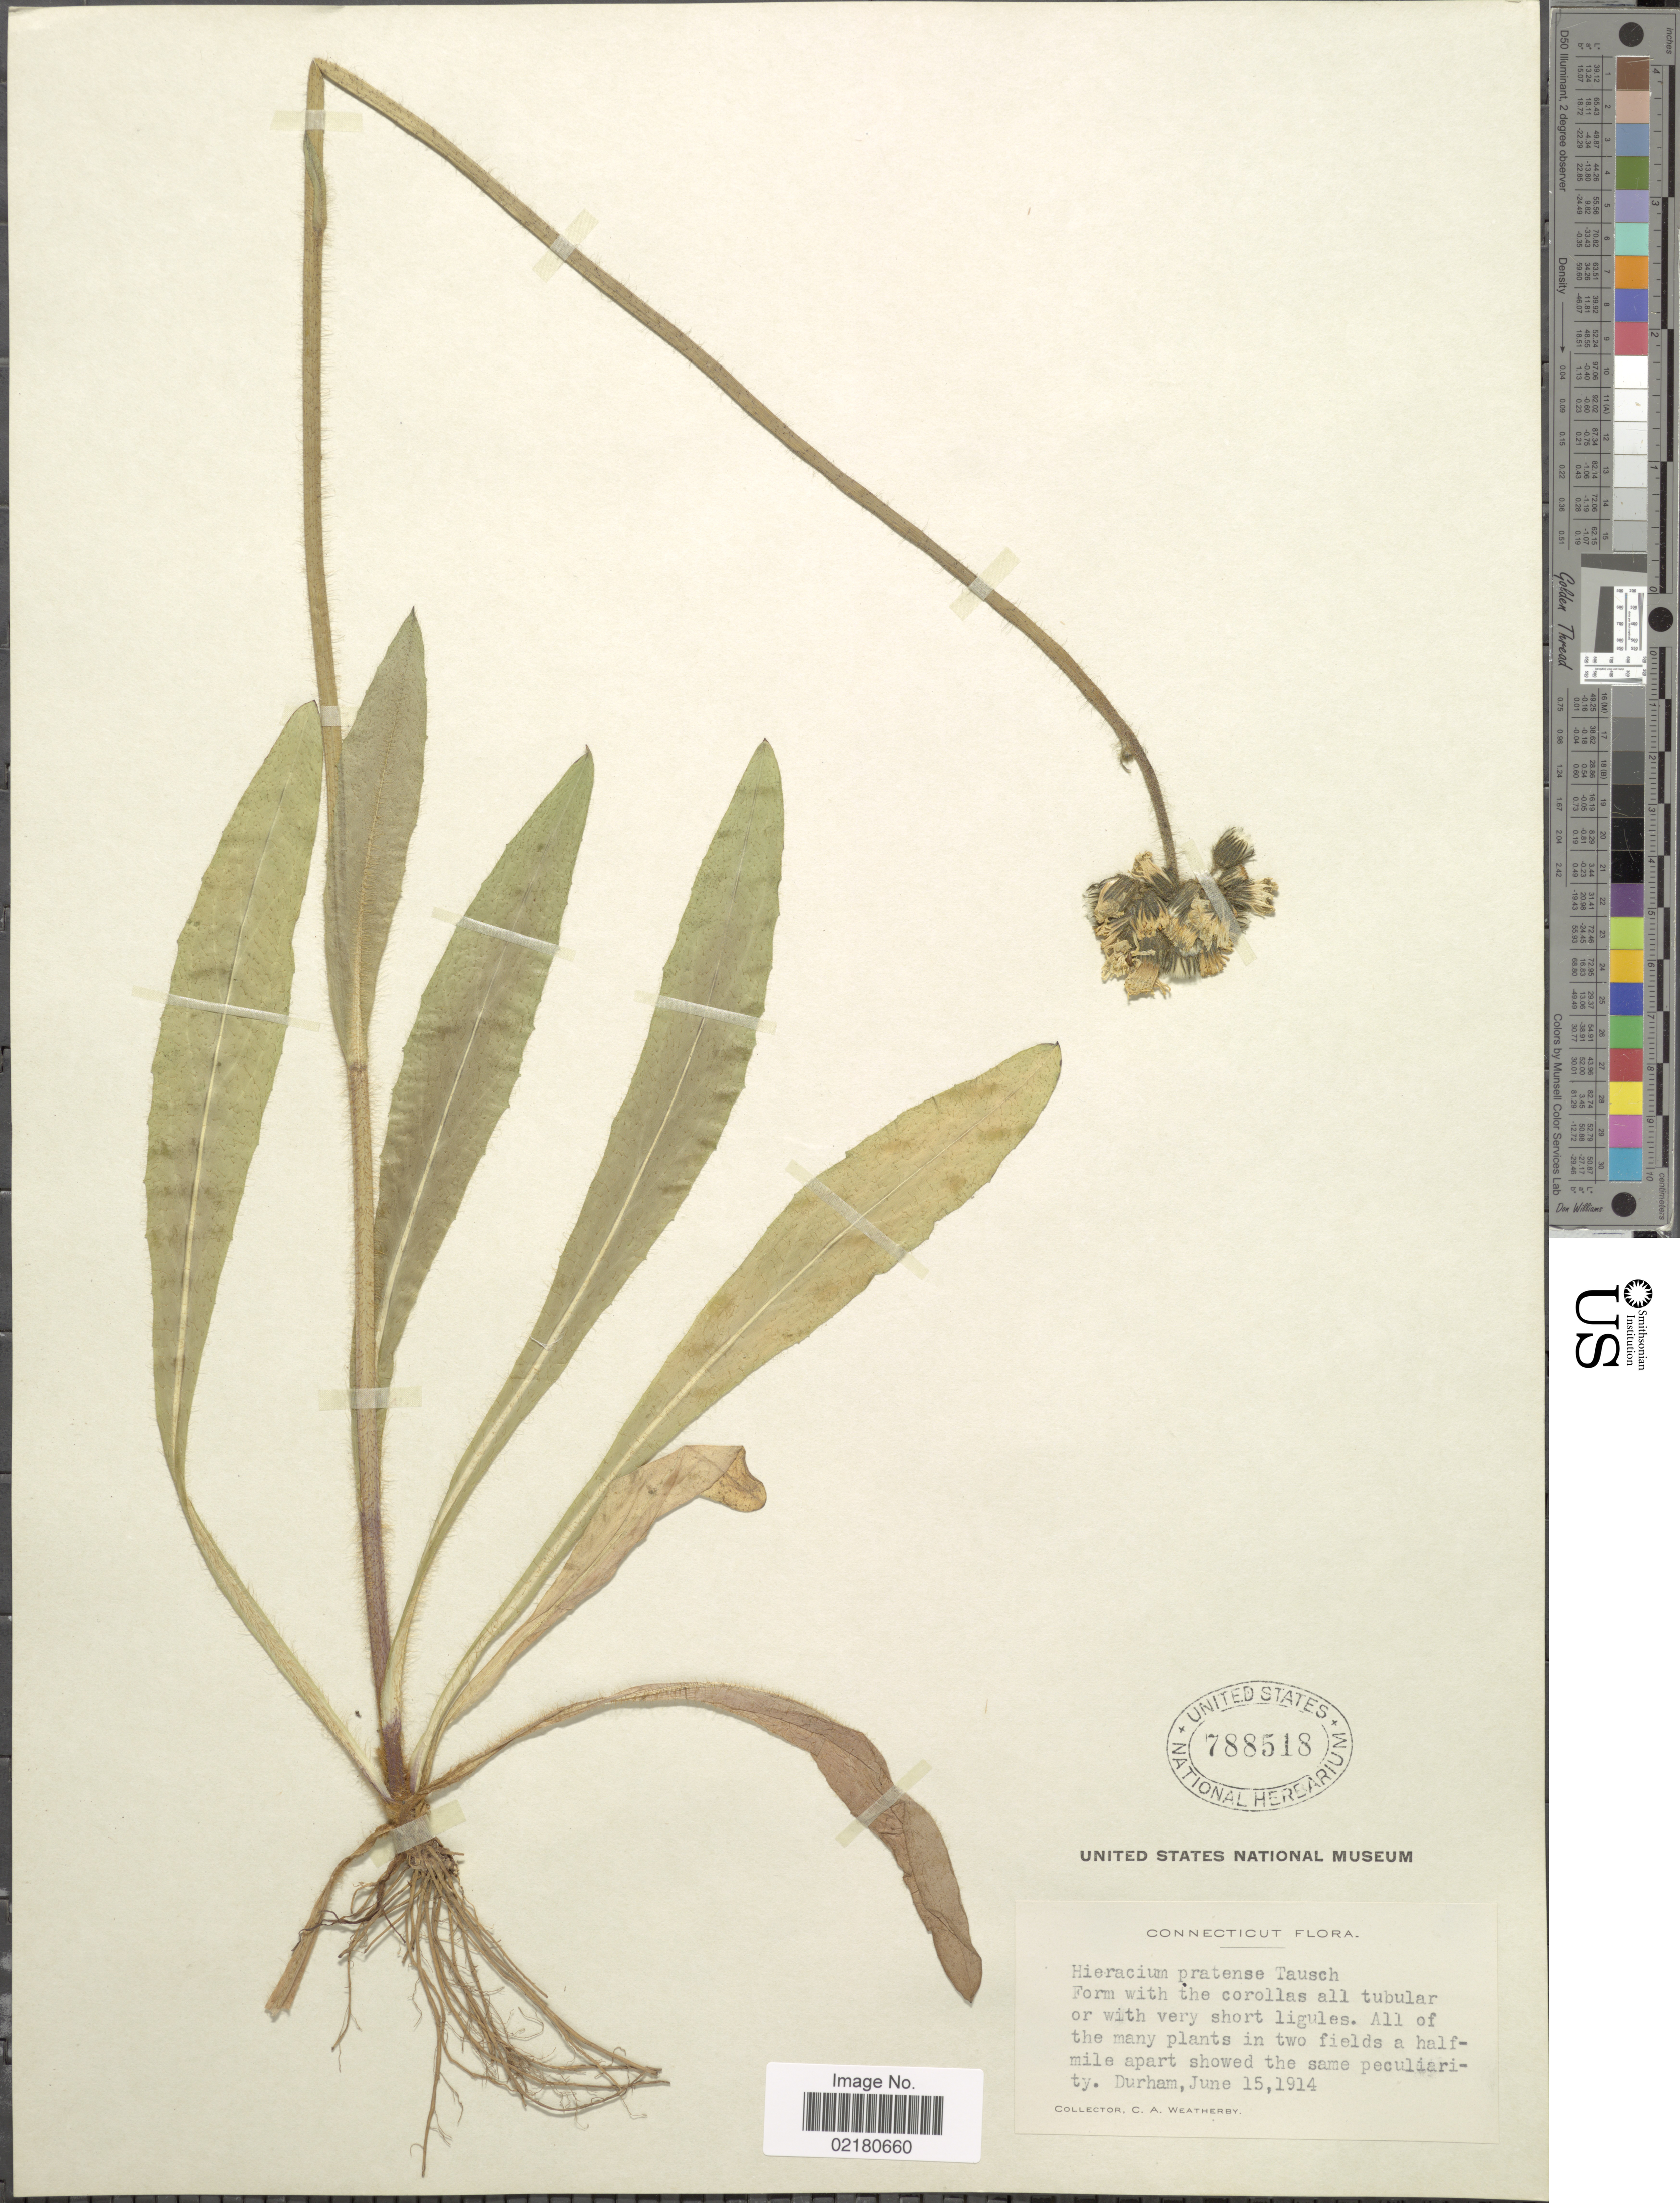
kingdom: Plantae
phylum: Tracheophyta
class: Magnoliopsida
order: Asterales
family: Asteraceae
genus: Pilosella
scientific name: Pilosella caespitosa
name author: (Dumort.) P. D. Sell & C. West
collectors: C. A. Weatherby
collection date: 1914-06-15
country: United States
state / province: Connecticut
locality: Durham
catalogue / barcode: US 788518